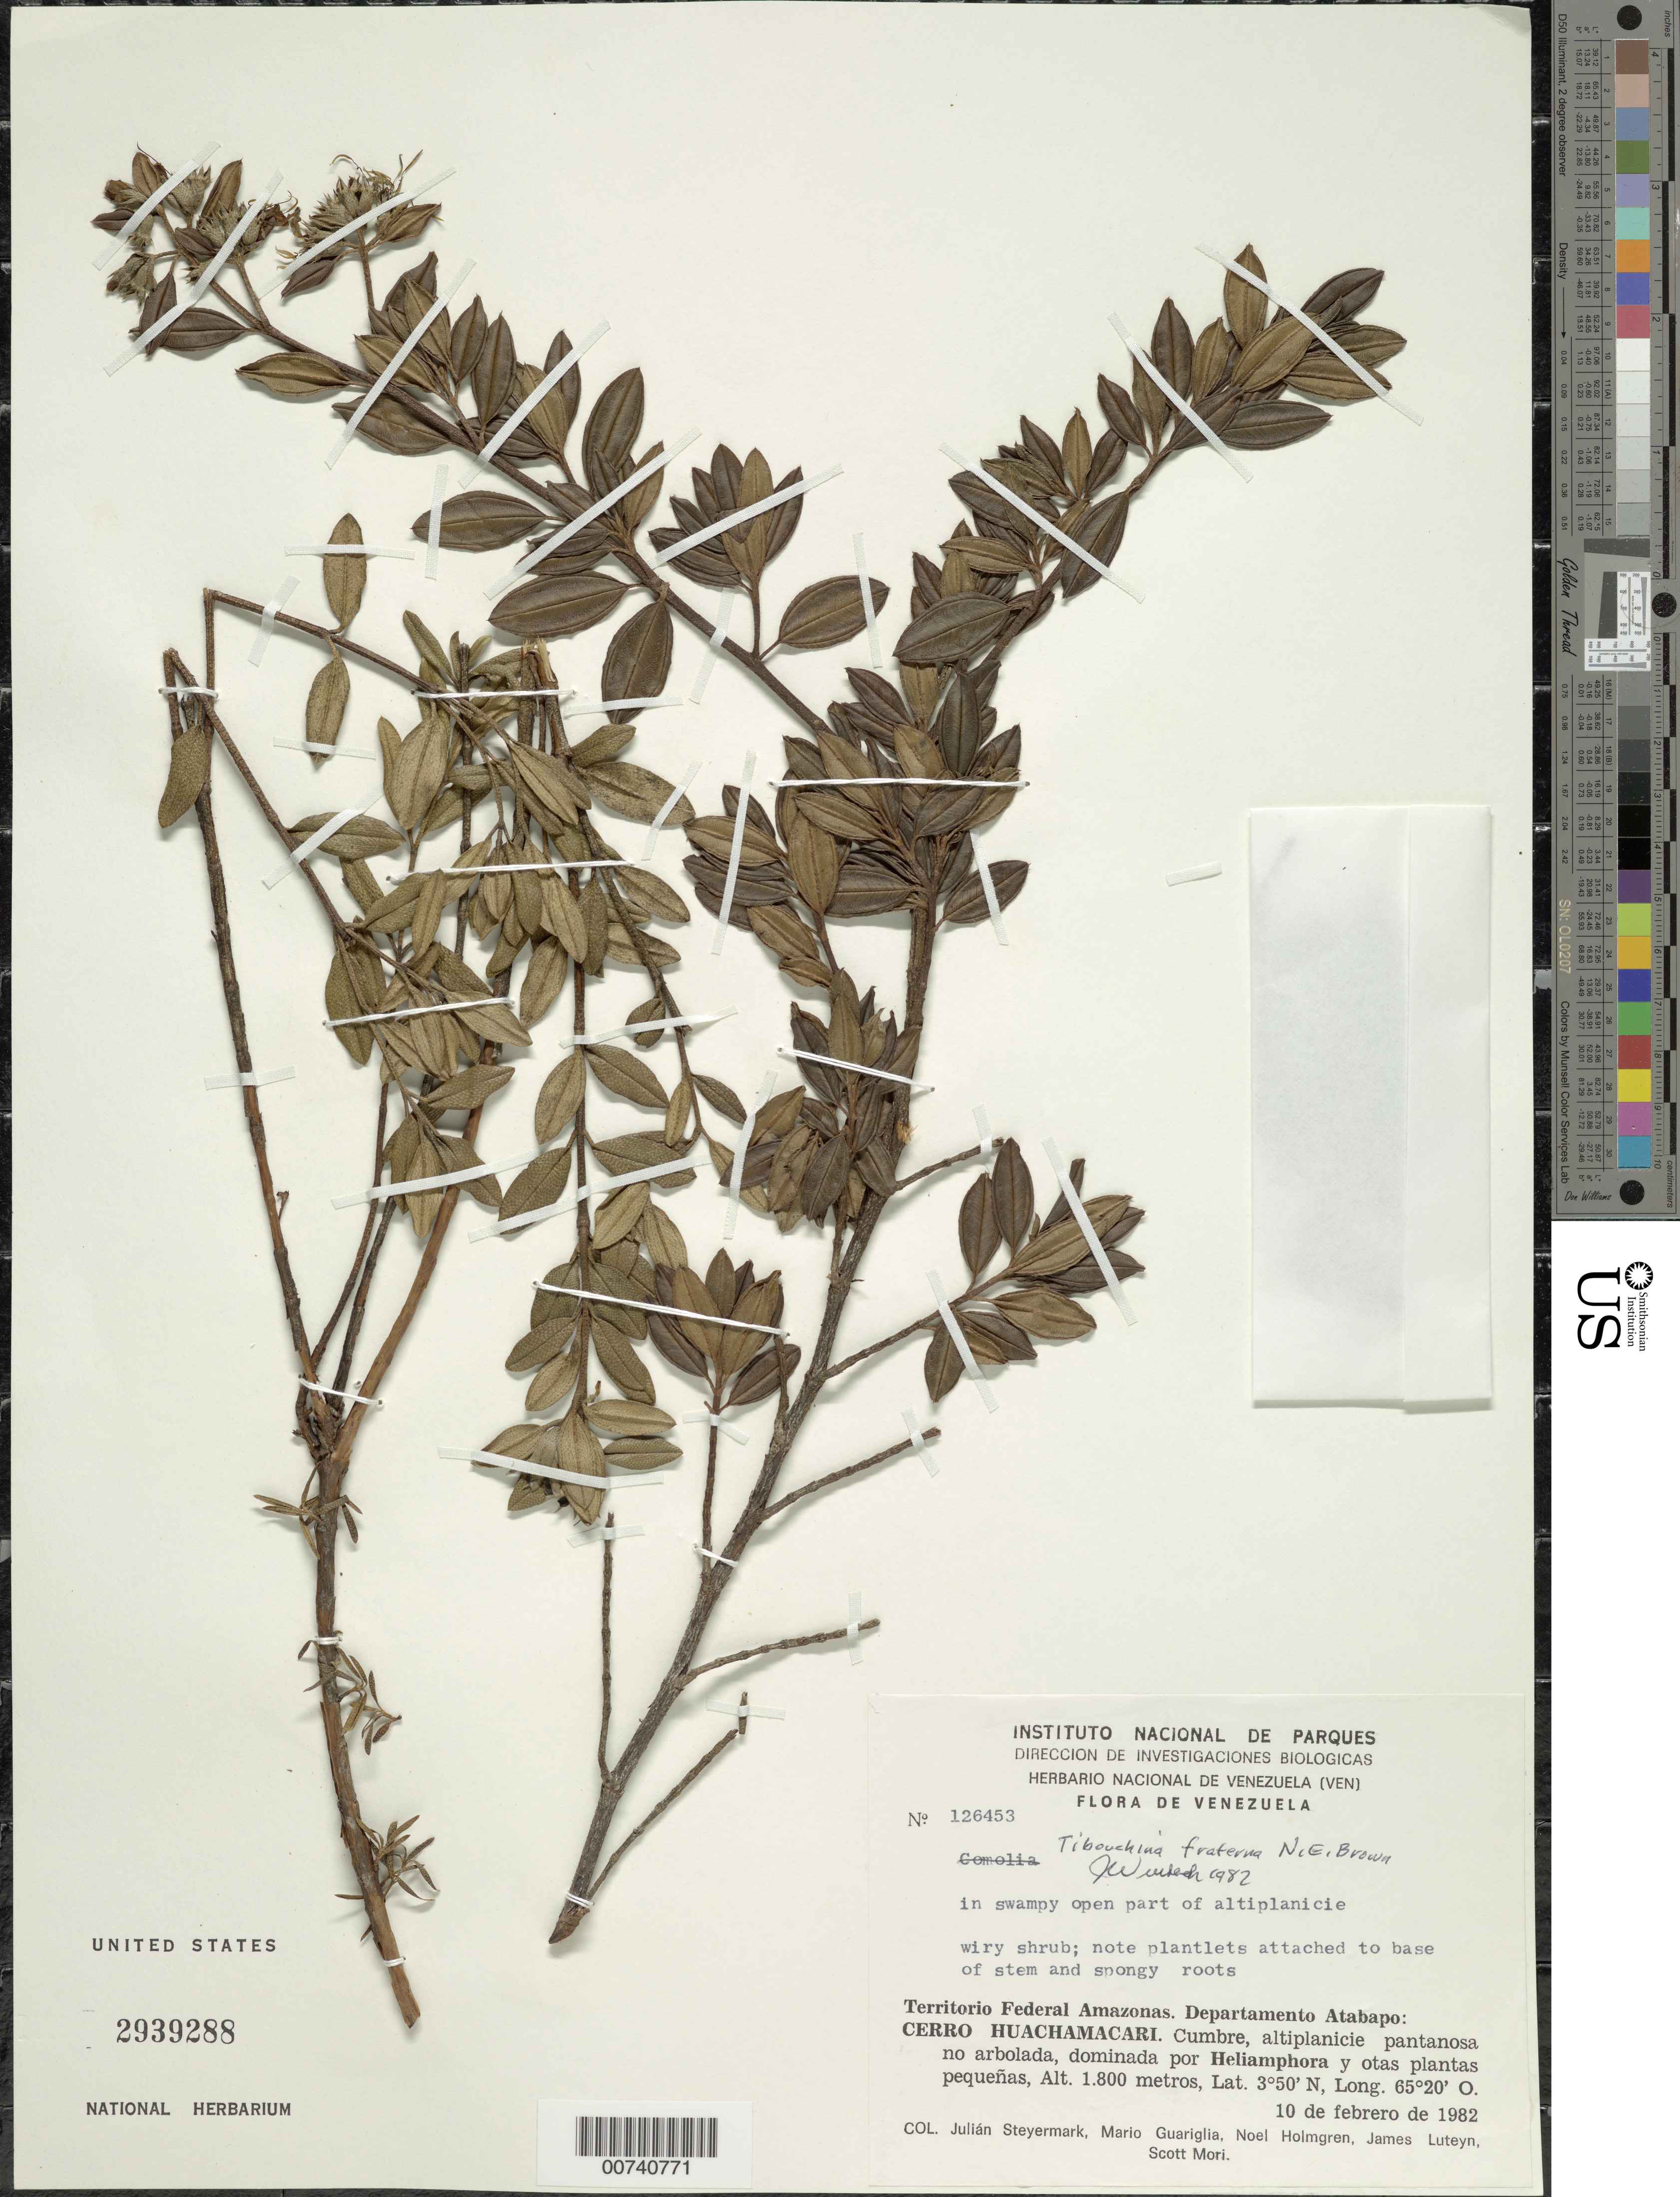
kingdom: Plantae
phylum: Tracheophyta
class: Magnoliopsida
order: Myrtales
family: Melastomataceae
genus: Tibouchina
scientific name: Tibouchina fraterna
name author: N.E. Br.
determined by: Wurdack, John J., (US), US (UNITED STATES)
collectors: J. Steyermark, M. Guariglia P., N. H. Holmgren, J. L. Luteyn & S. Mori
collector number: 126453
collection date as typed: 10-Feb-82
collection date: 1982-02-10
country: Venezuela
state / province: Amazonas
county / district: Atabapo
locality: Cerro Huachamacari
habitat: Swampy open part of altiplanicie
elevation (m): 1800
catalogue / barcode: US 2939288